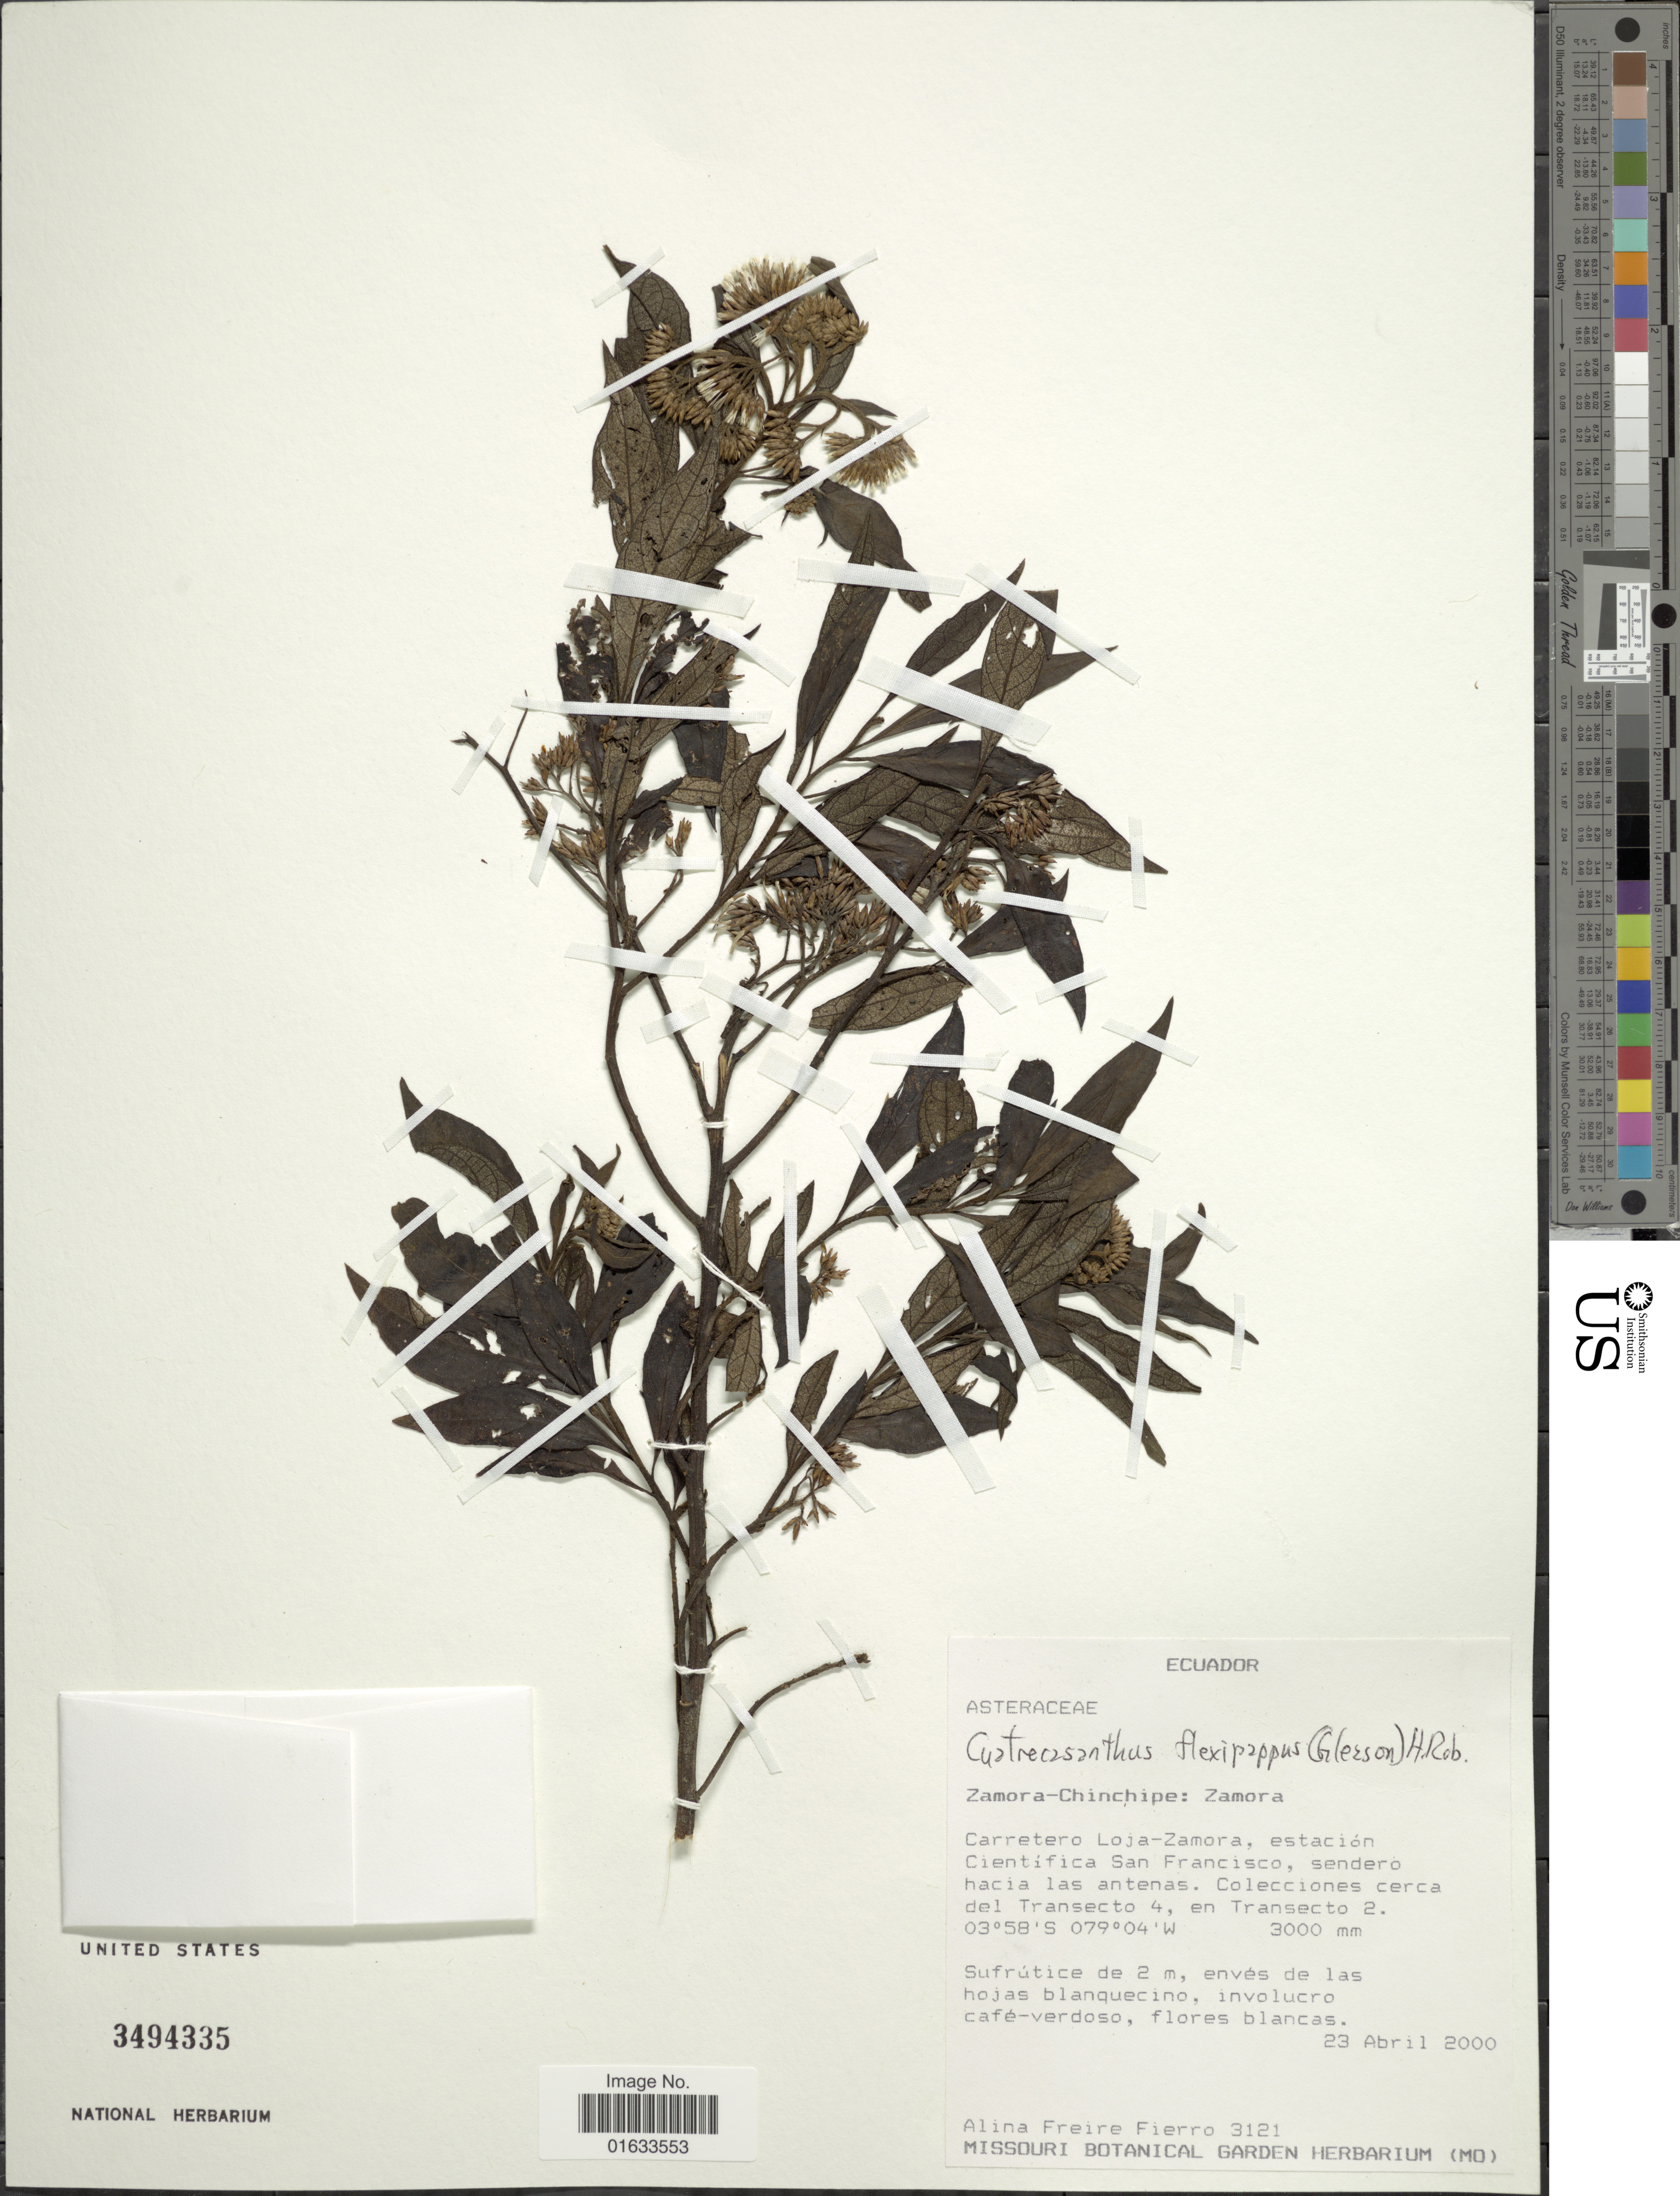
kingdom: Plantae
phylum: Tracheophyta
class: Magnoliopsida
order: Asterales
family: Asteraceae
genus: Cuatrecasanthus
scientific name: Cuatrecasanthus flexipappus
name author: (Gleason) H. Rob.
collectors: A. Freire-Fierro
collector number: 3121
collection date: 2000-04-23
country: Ecuador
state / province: Zamora-Chinchipe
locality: Zamora-Chinchipe: Zamora. Carretero Loja-Zamora, estación Cientifica San Francisco, sendero hacia las antenas. Colecciones cerca del Transecto 4, en Transecto 2.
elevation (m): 3000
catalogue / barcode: US 3494335